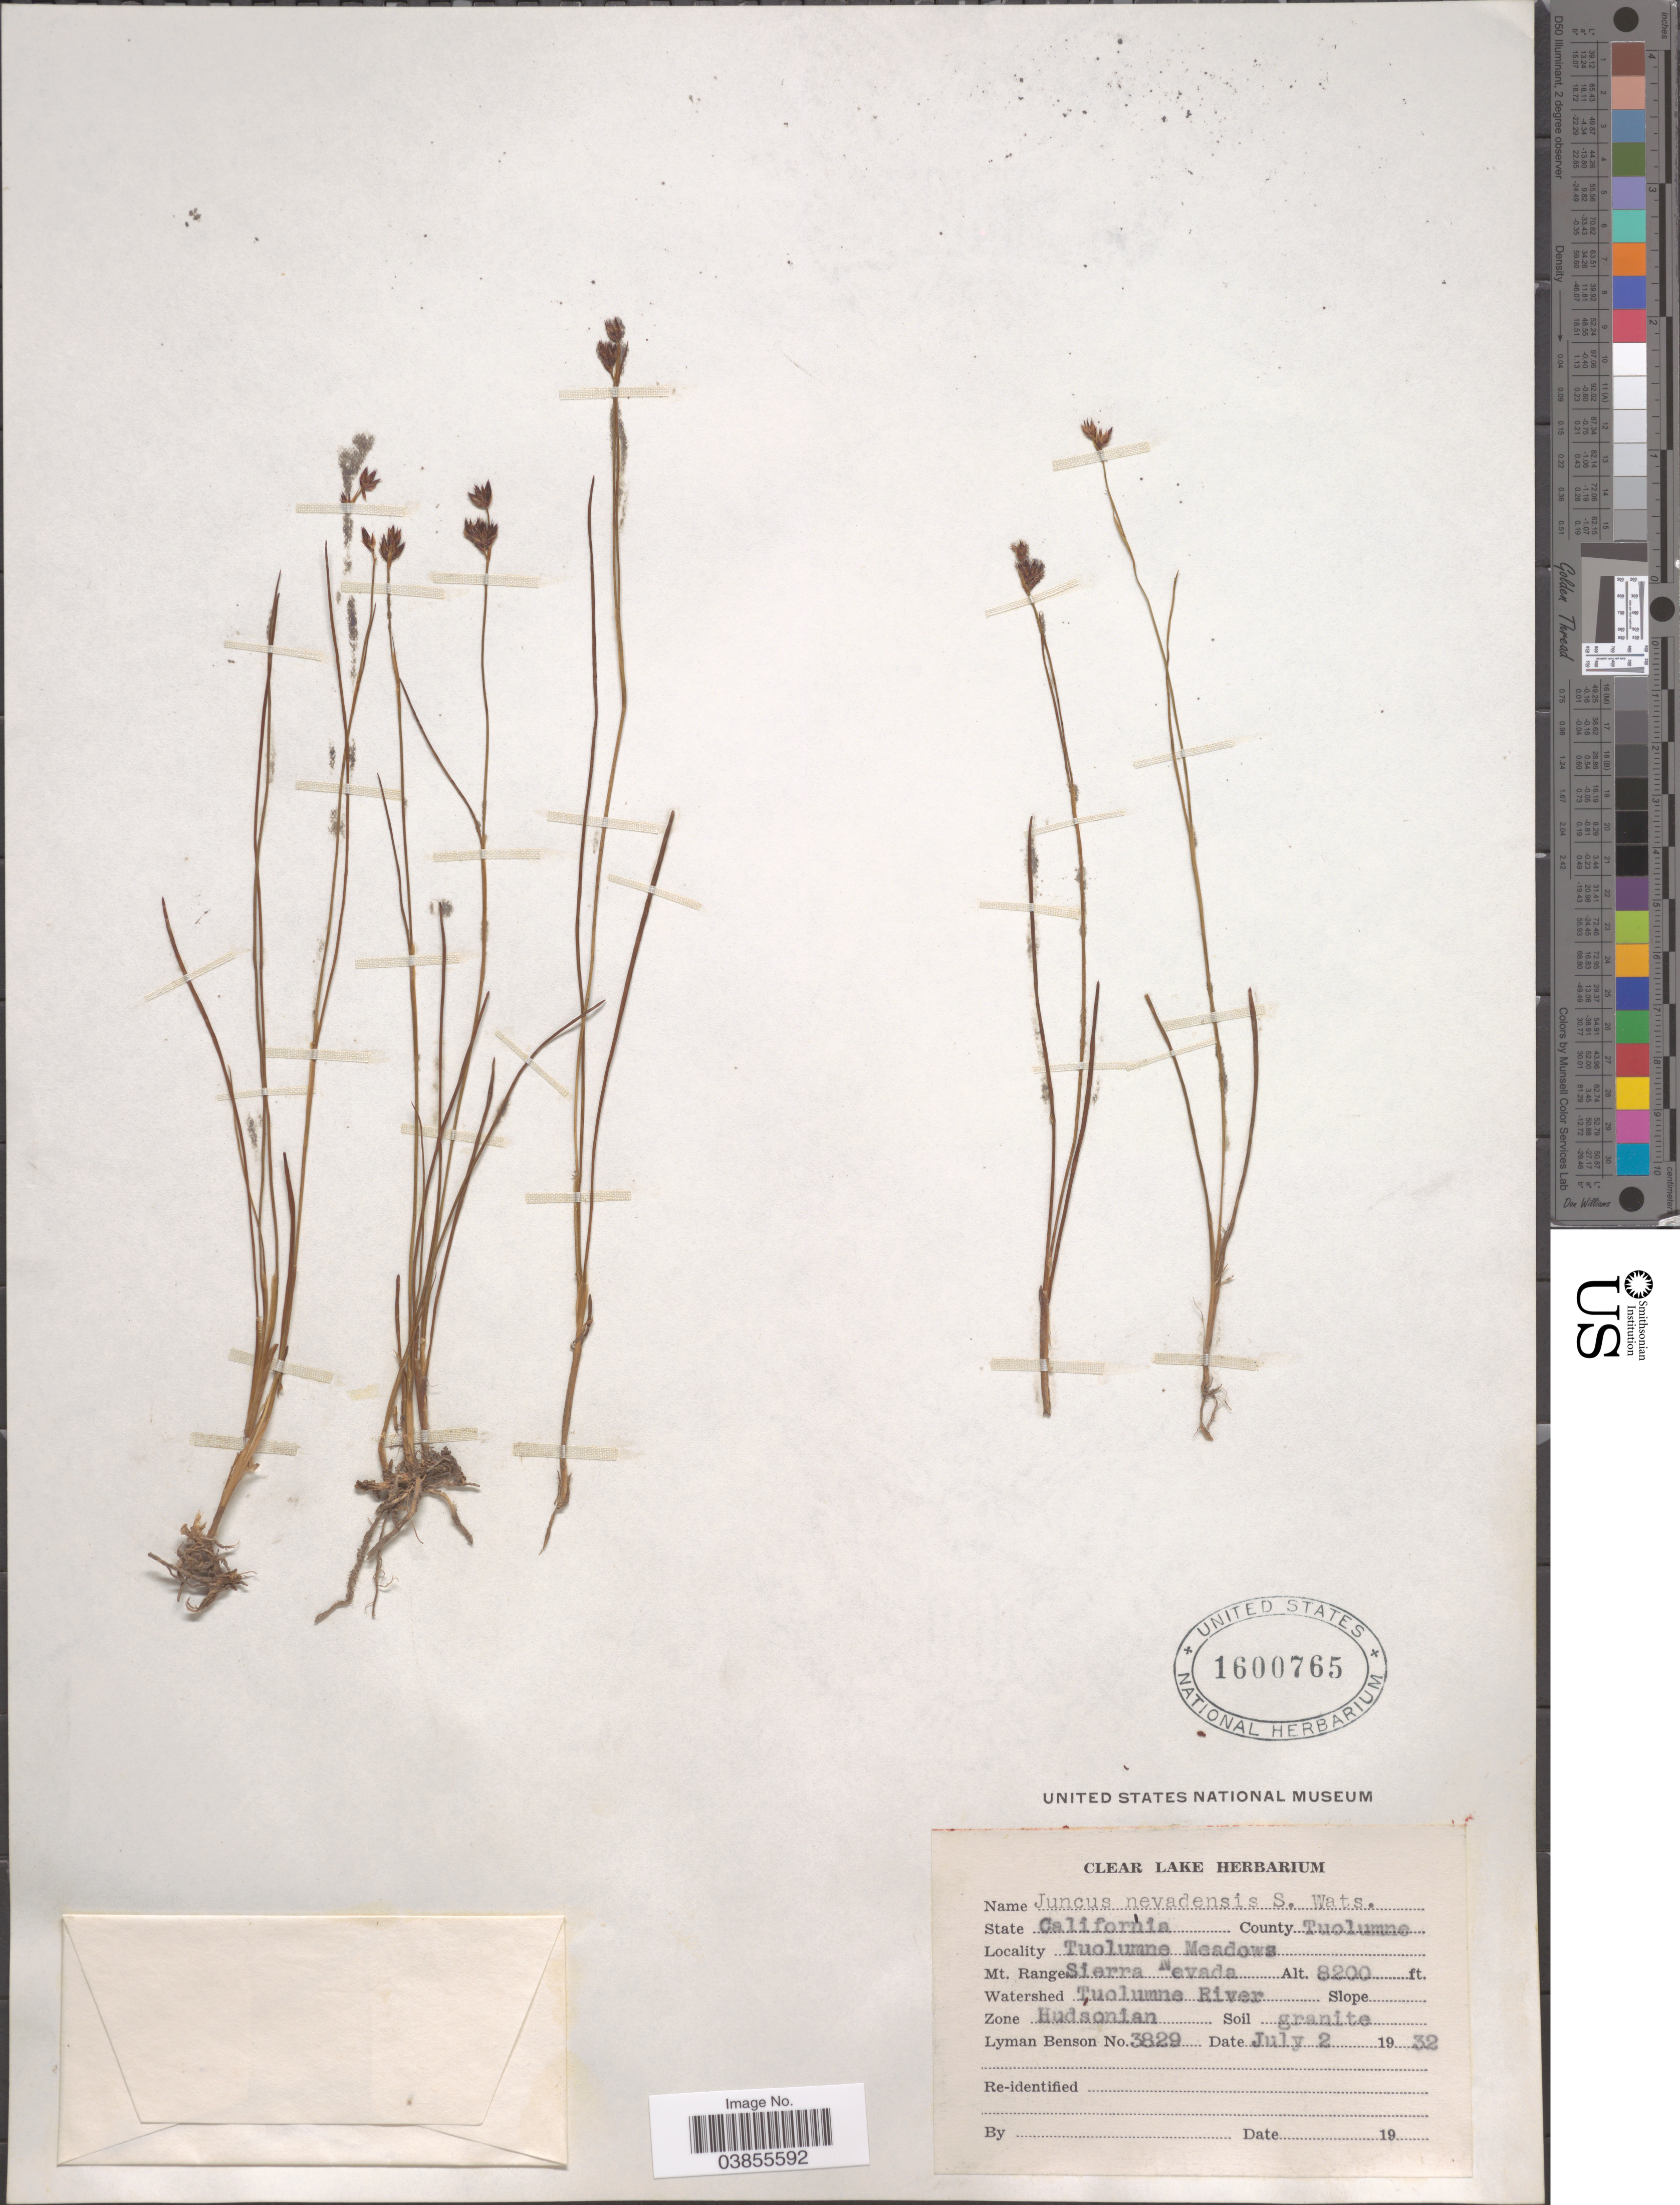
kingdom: Plantae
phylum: Tracheophyta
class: Liliopsida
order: Poales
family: Juncaceae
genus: Juncus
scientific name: Juncus nevadensis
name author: S. Watson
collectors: L. D. Benson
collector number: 3829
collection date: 1932-07-02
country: United States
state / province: California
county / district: Tuolumne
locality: County Tuolumne. Tuolumne Meadows. Mt. Range Sierra Nevada. Watershed Tuolumne River. Zone Hudsonian.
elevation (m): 2499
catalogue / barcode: US 1600765